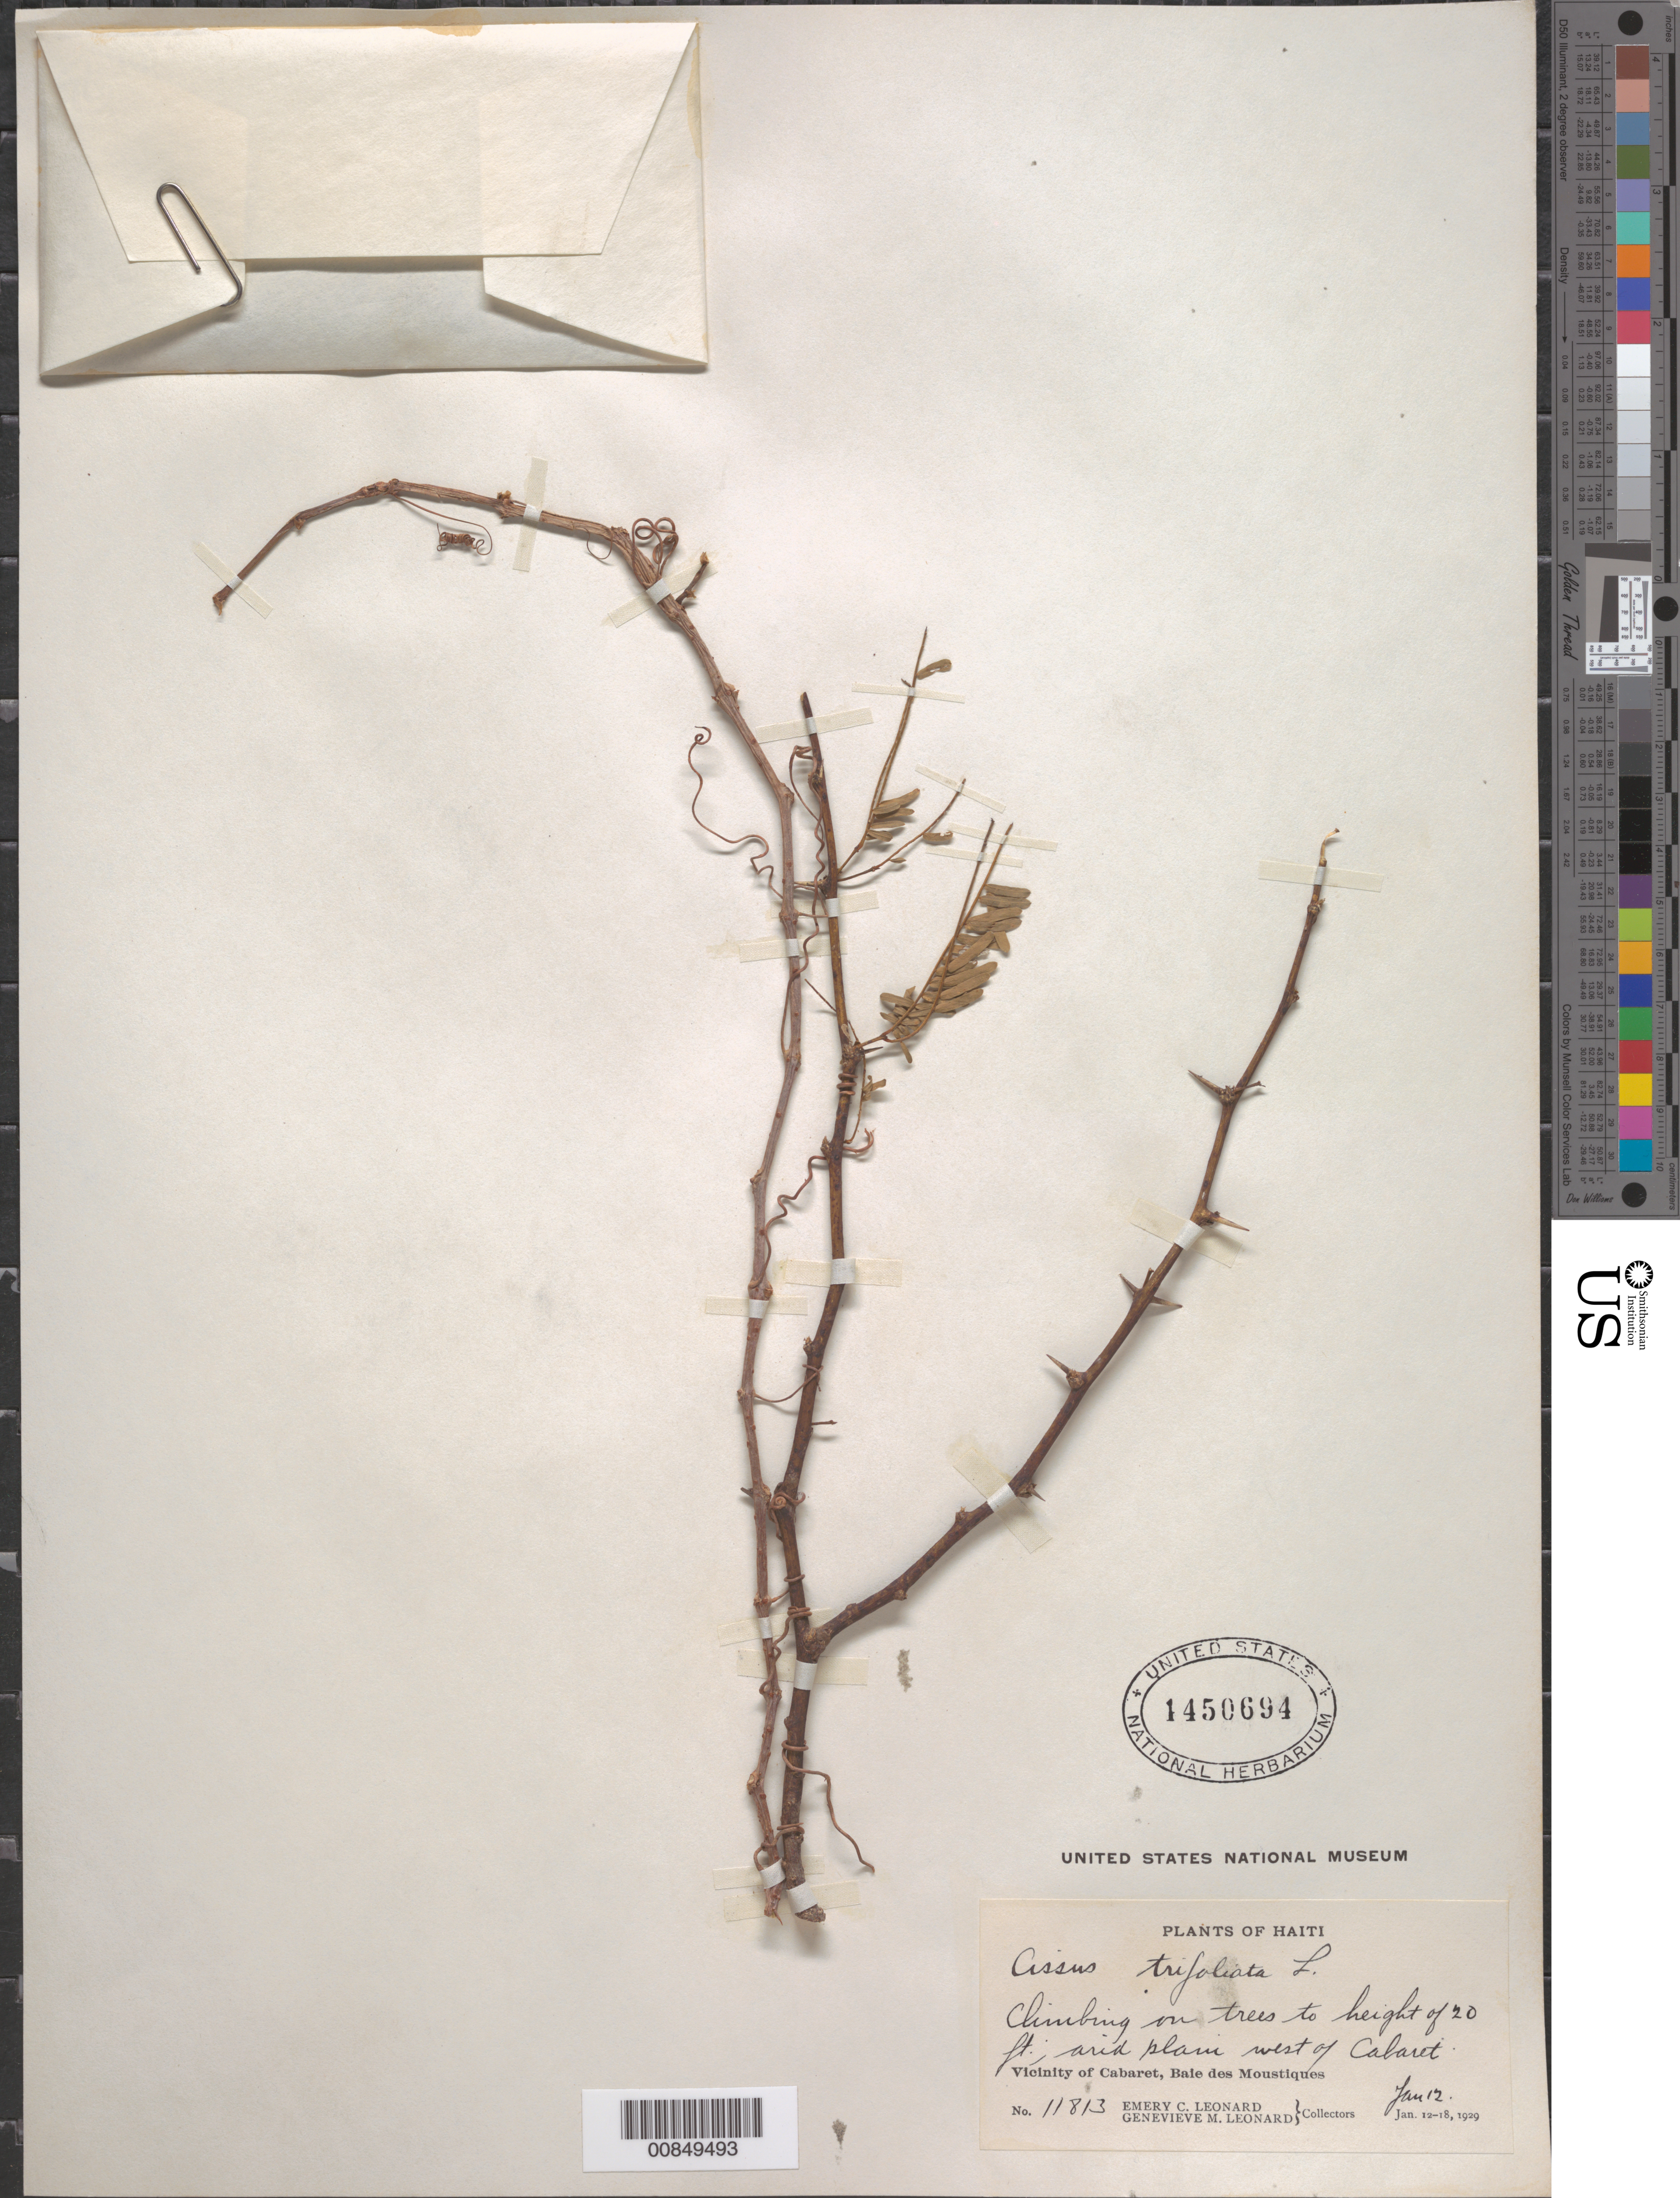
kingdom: Plantae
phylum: Tracheophyta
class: Magnoliopsida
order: Vitales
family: Vitaceae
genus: Cissus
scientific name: Cissus trifoliata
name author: (L.) L.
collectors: E. C. Leonard & G. M. Leonard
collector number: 11813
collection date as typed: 12 Jan 1929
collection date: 1929-01-12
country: Haiti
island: Hispaniola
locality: Vicinity of Cabaret, Baie des Moustiques, W of city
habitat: On trees on arid plain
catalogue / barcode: US 1450694